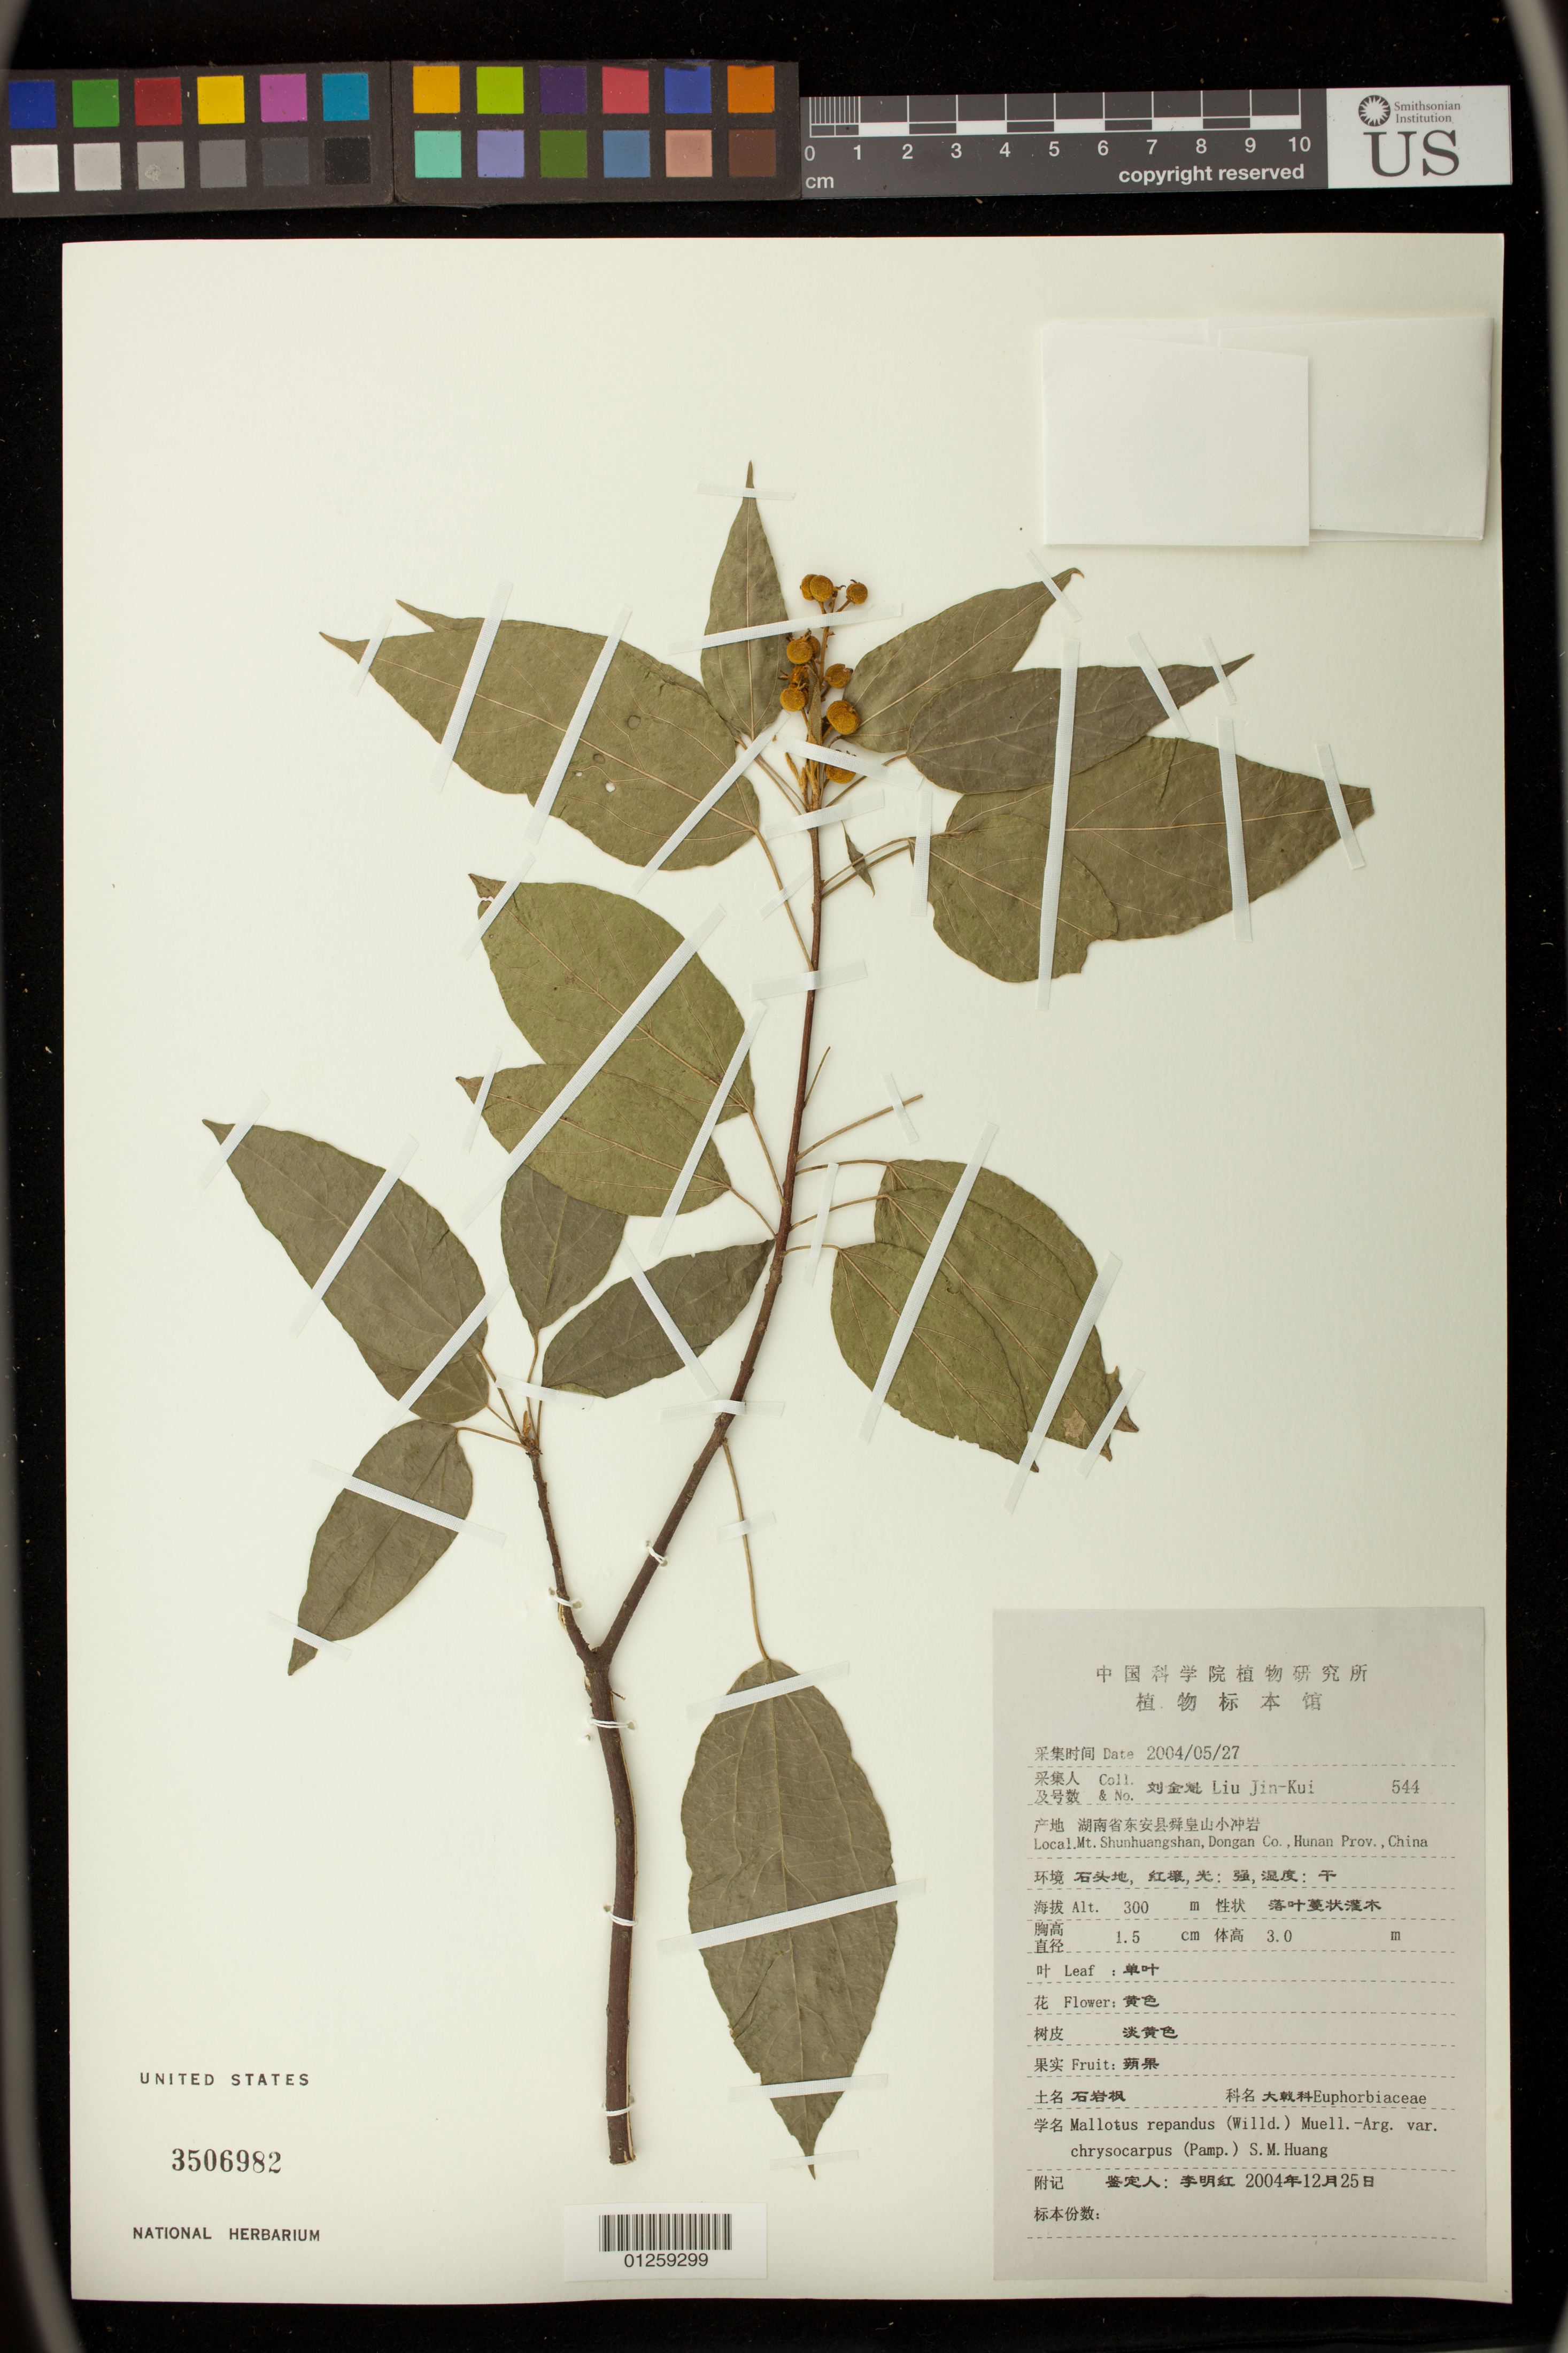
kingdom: Plantae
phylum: Tracheophyta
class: Magnoliopsida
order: Malpighiales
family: Euphorbiaceae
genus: Mallotus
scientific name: Mallotus repandus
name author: (Rottler) Müll. Arg.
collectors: Liu Jin-Kui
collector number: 544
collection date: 2004-05-27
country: China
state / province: Hunan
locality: Mt. Shunhuangshan, Dongan Co.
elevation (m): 300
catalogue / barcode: US 3506982